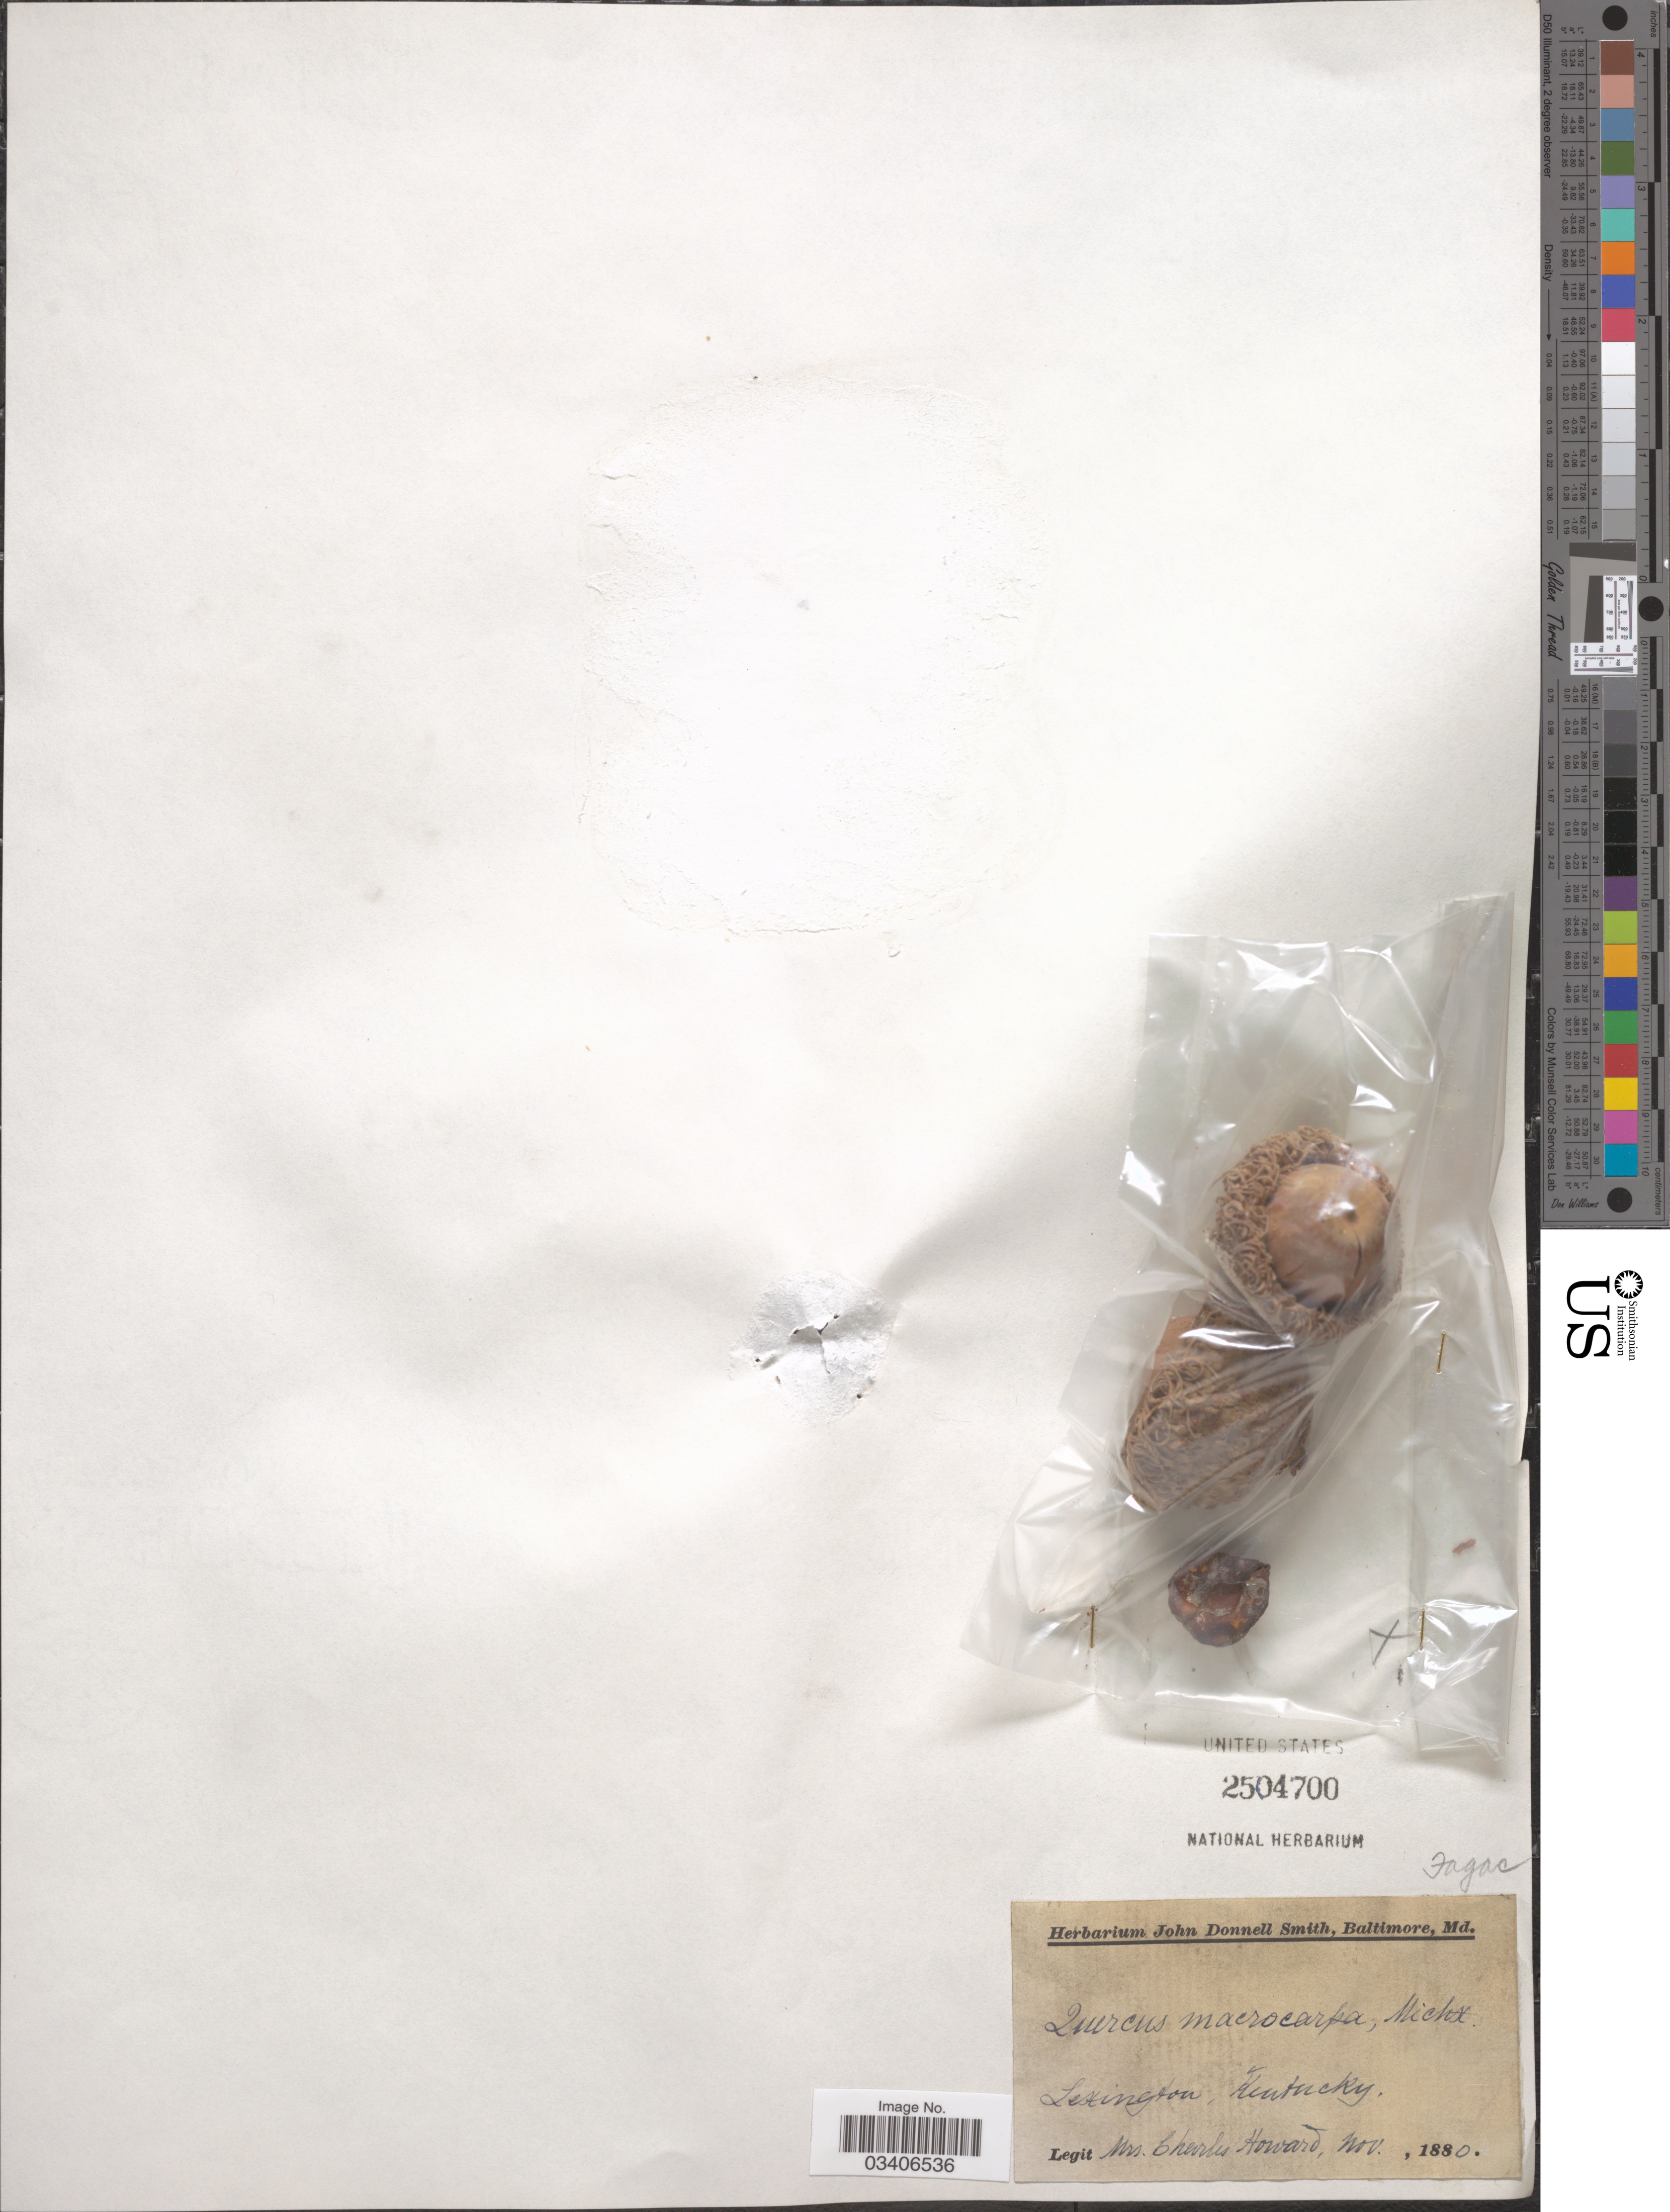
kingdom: Plantae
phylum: Tracheophyta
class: Magnoliopsida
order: Fagales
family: Fagaceae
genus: Quercus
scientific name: Quercus macrocarpa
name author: Michx.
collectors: C. W. Howard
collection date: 1880-11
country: United States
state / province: Kentucky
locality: Lexington.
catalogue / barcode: US 2504700